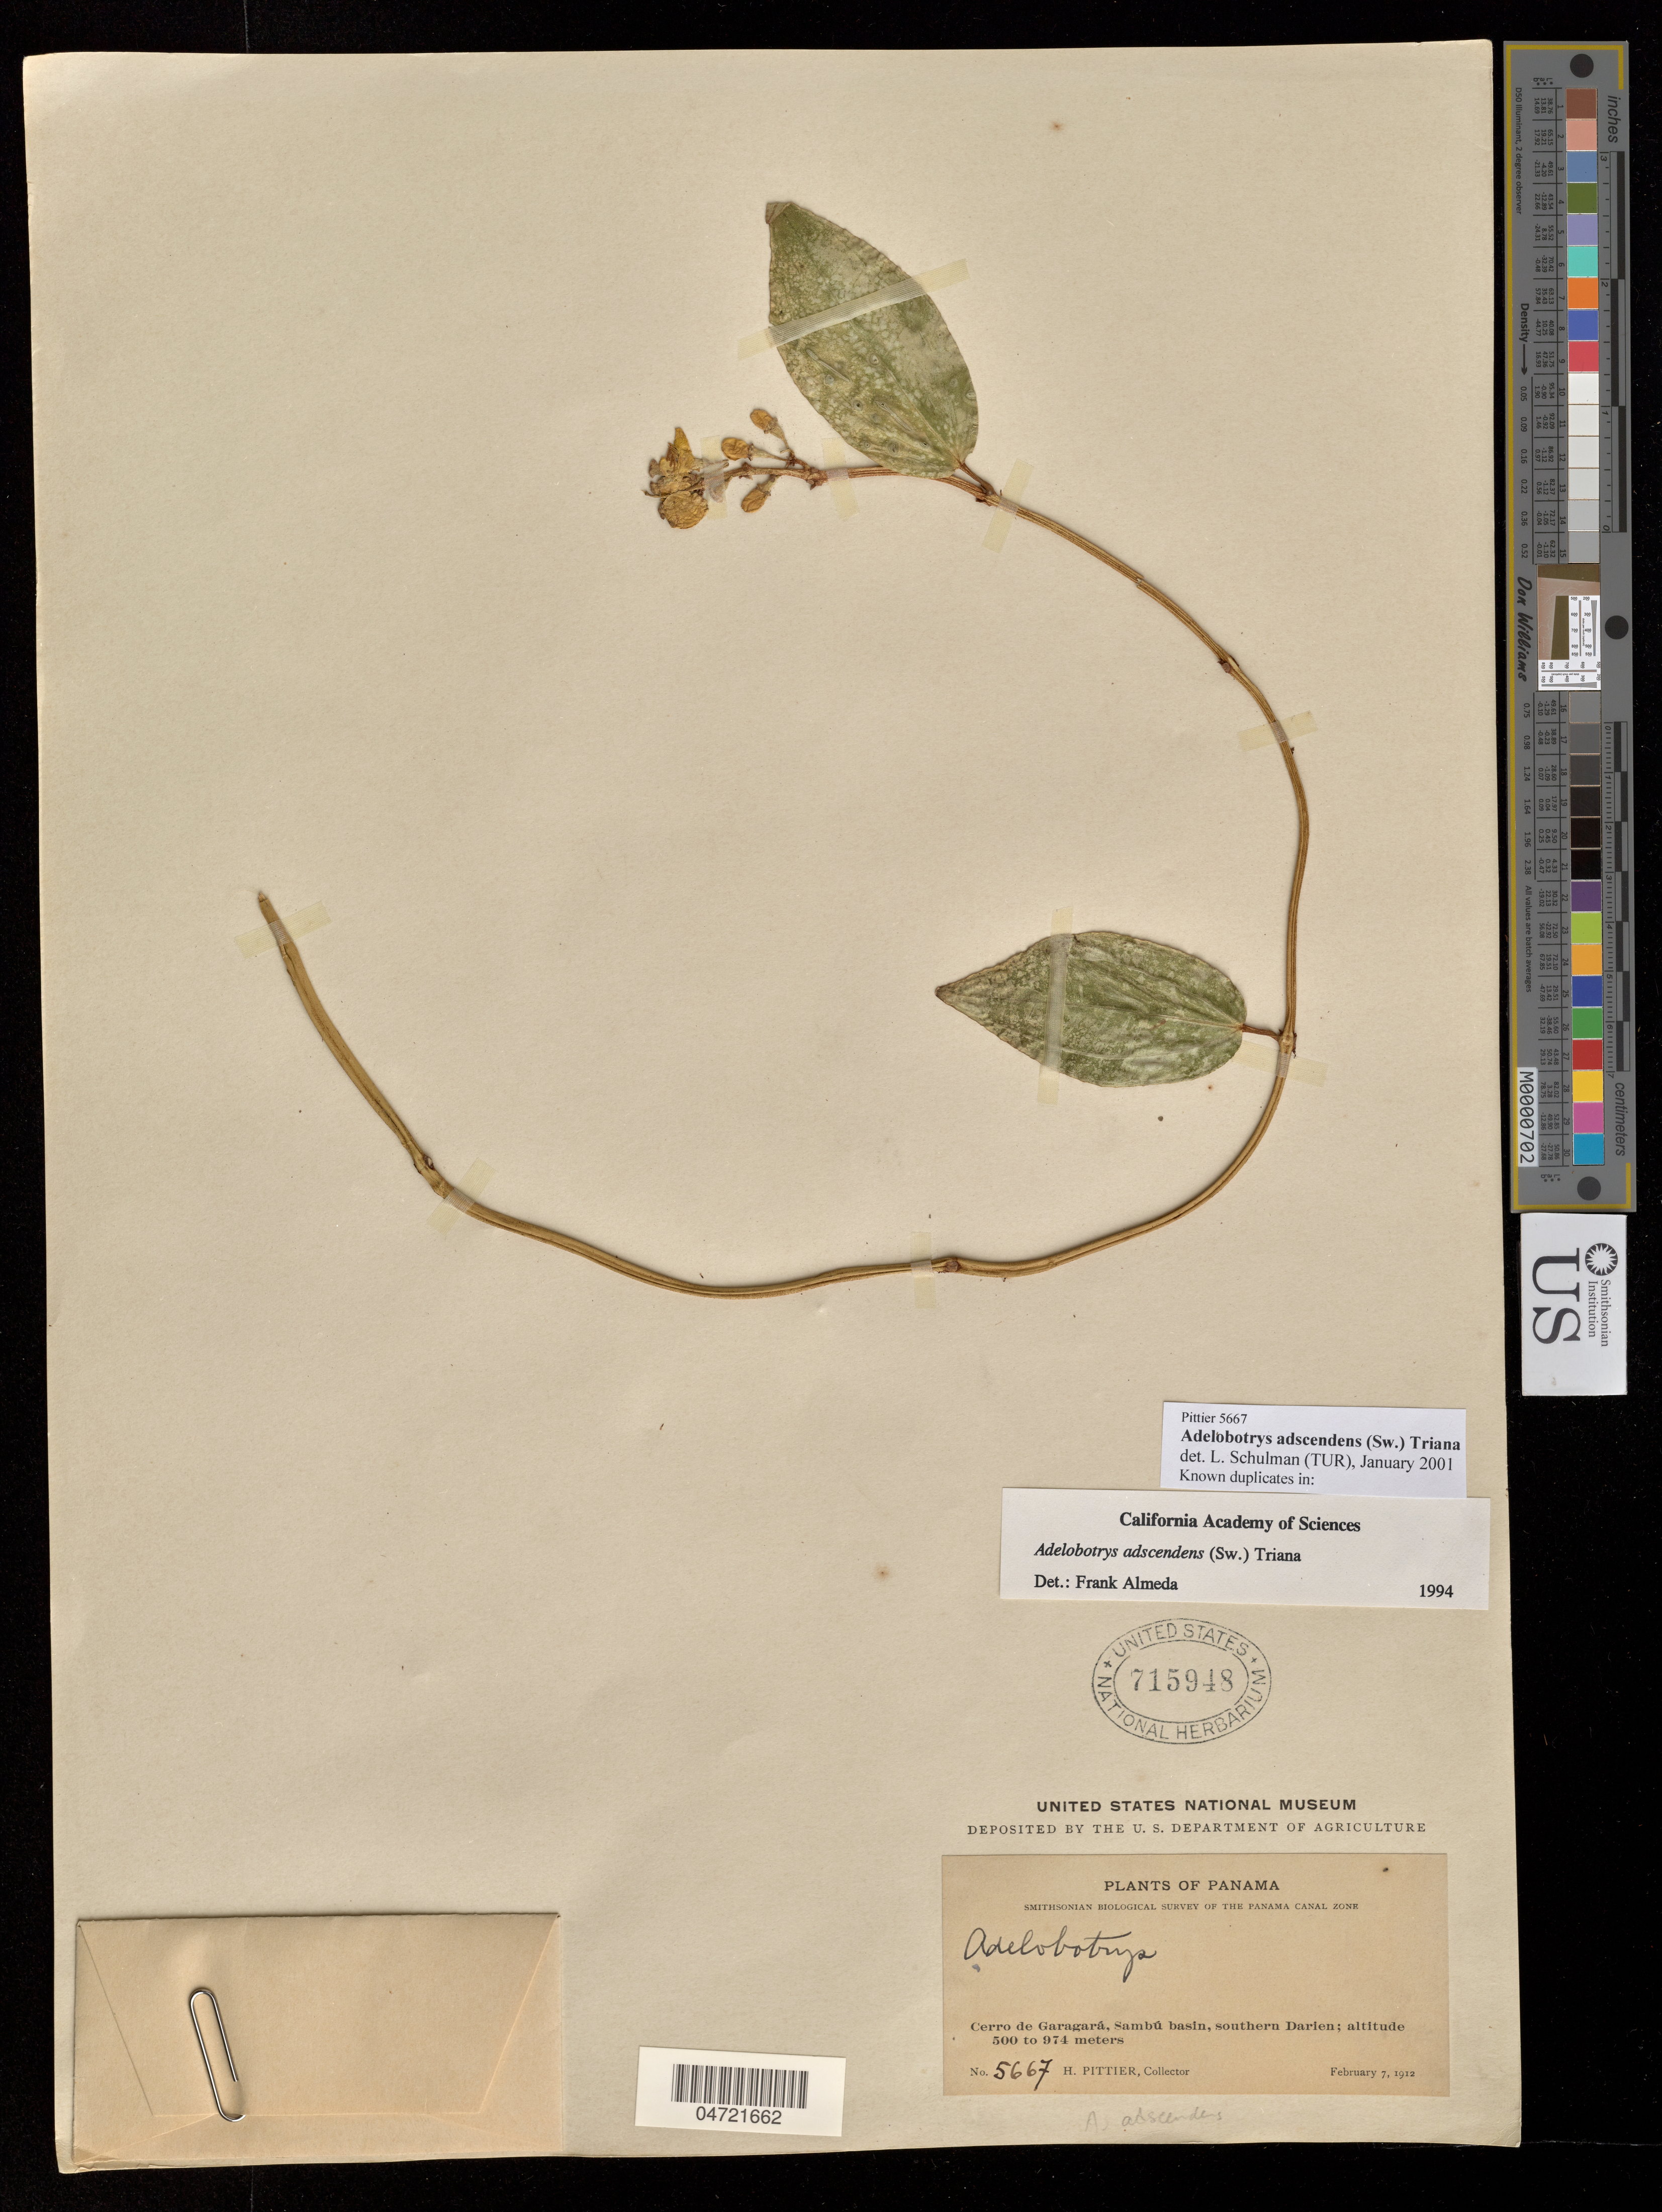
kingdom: Plantae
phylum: Tracheophyta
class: Magnoliopsida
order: Myrtales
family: Melastomataceae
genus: Adelobotrys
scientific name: Adelobotrys adscendens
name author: (Sw.) Triana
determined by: Schulman, Leif, (TUR), University of Turku (FINLAND)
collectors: H. F. Pittier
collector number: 5667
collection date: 1912-02-07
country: Panama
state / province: Colón / Panamá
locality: Smithsonian Biological Survey of the Panama Canal Zone. Cerro de Garagará, Sambú basin, southern Darien.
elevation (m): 500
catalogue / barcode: US 715948